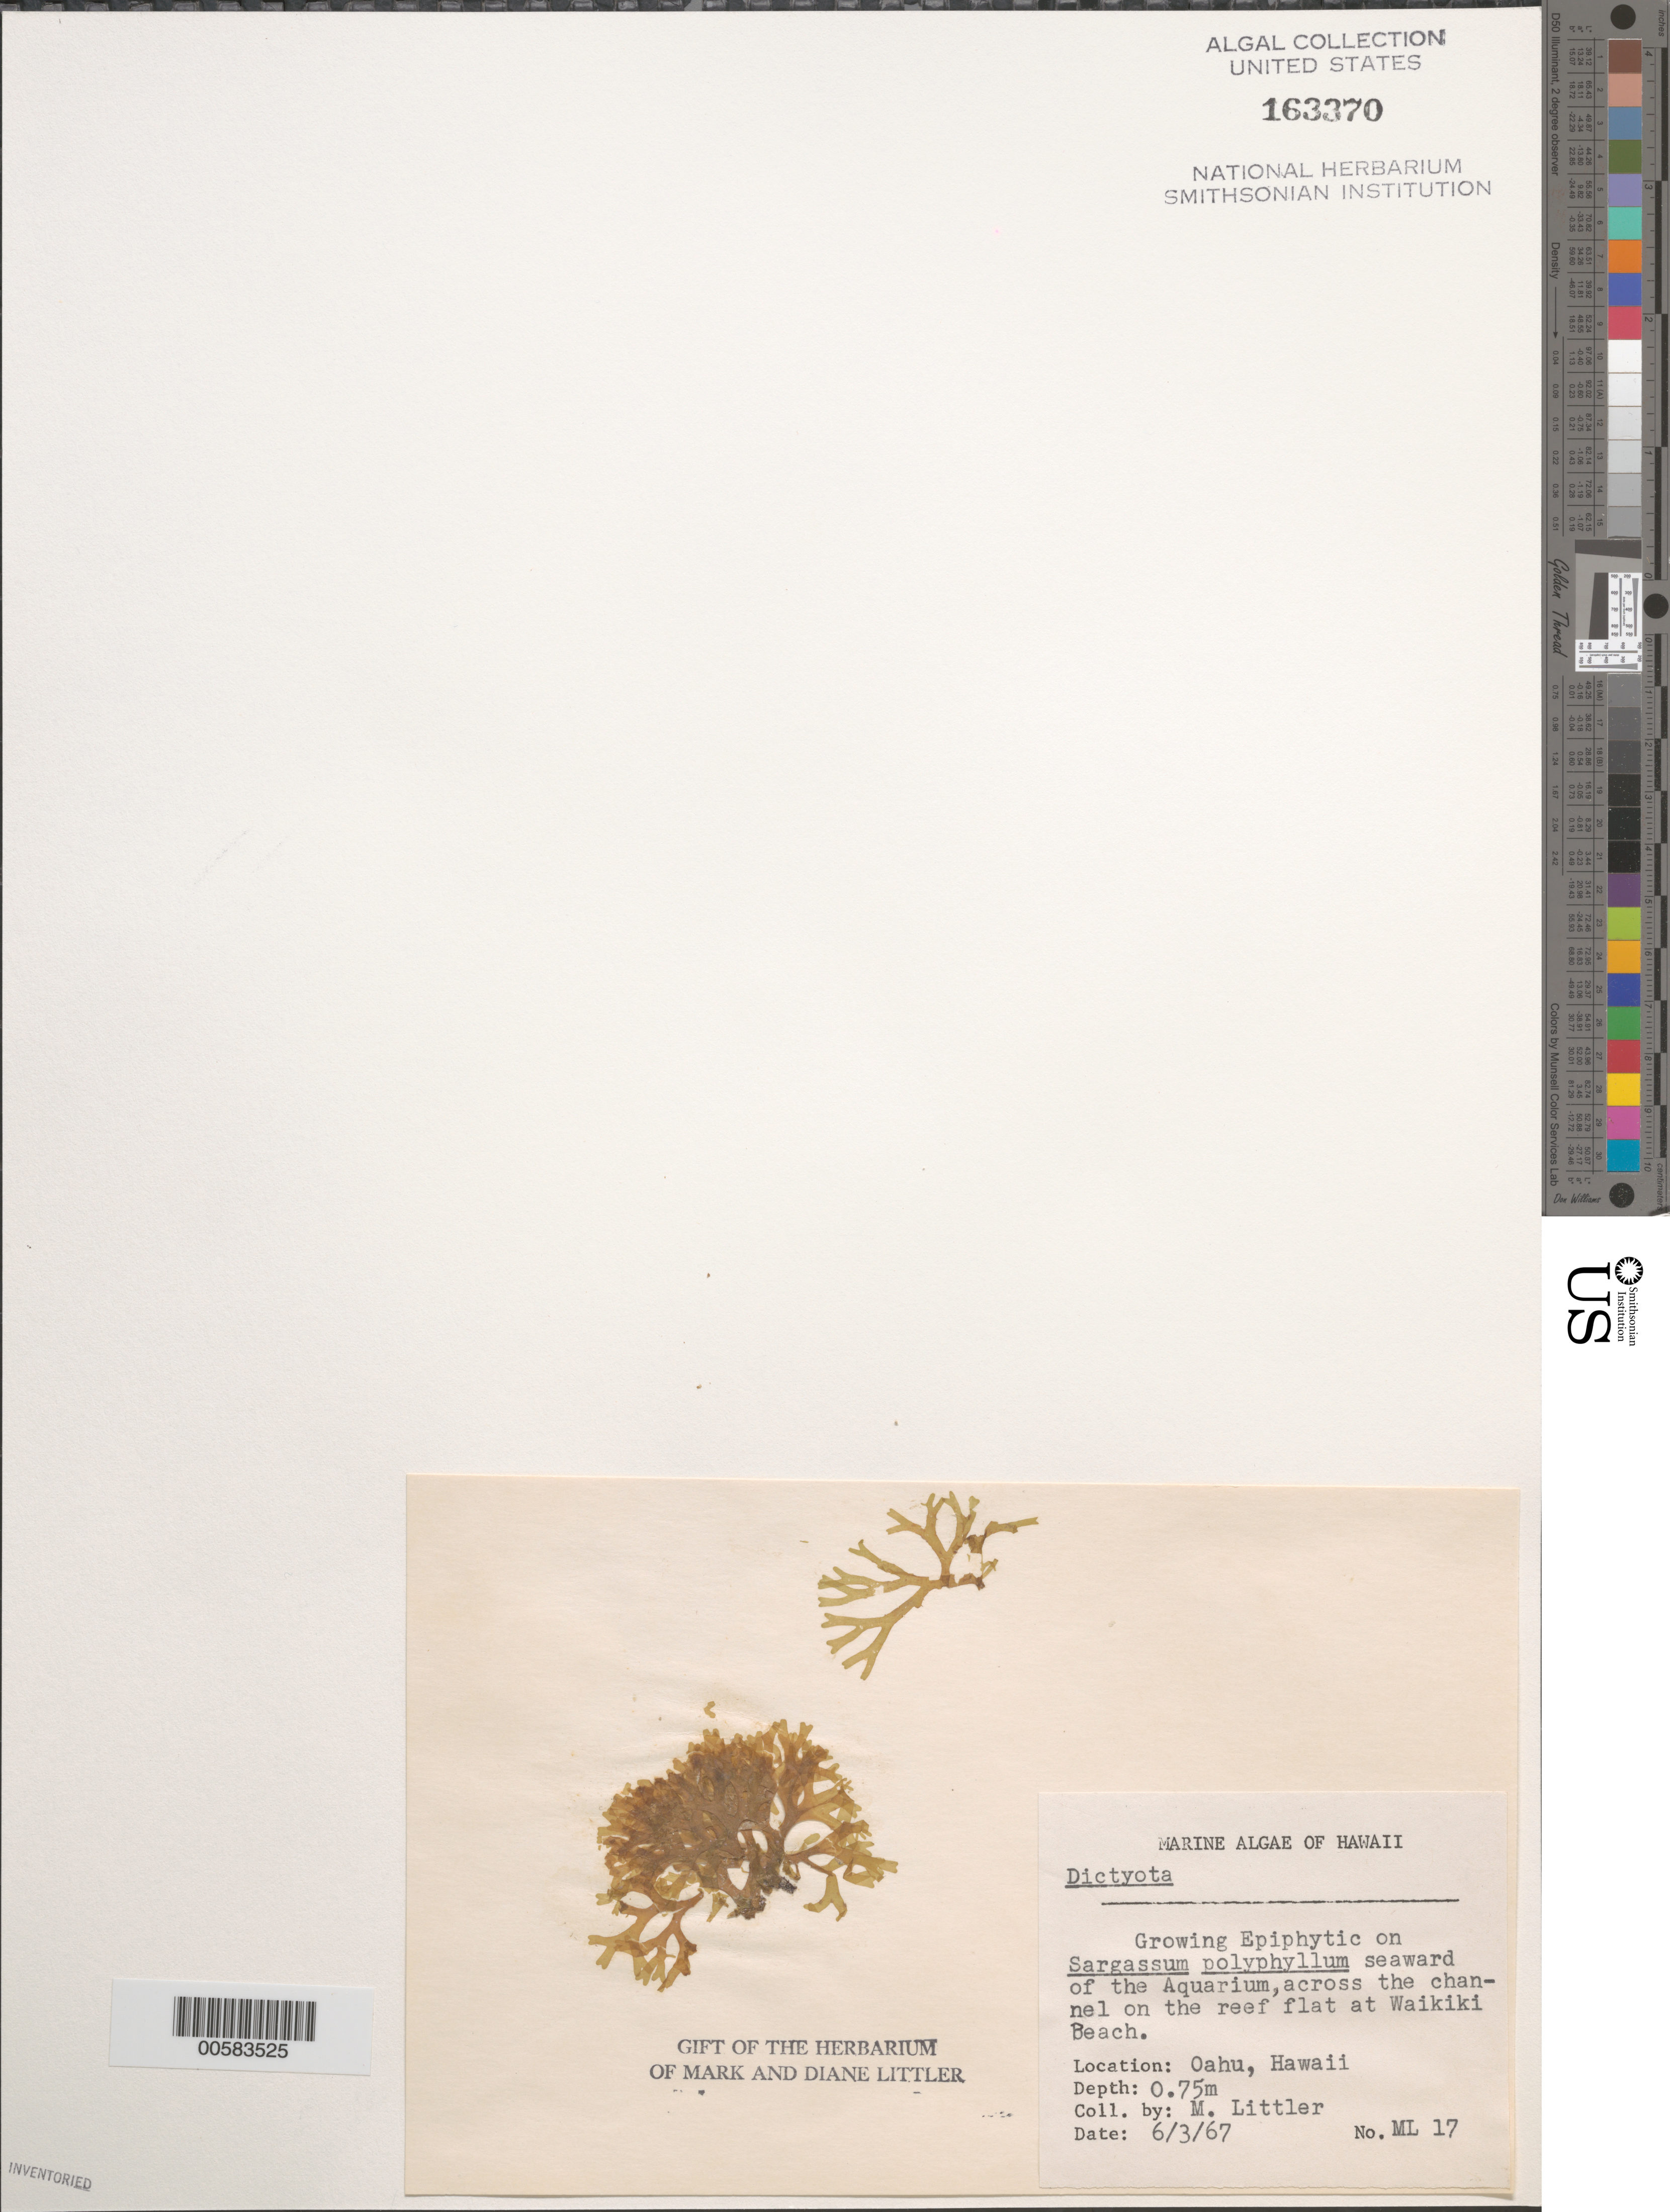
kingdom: Chromista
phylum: Ochrophyta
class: Phaeophyceae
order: Dictyotales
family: Dictyotaceae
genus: Dictyota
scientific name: Dictyota sp.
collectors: M. M. Littler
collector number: ML 17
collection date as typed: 03 Jun 1967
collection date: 1967-06-03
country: United States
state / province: Hawaii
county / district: Honolulu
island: Oahu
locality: Waikiki Beach near Aquarium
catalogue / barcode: US 163370